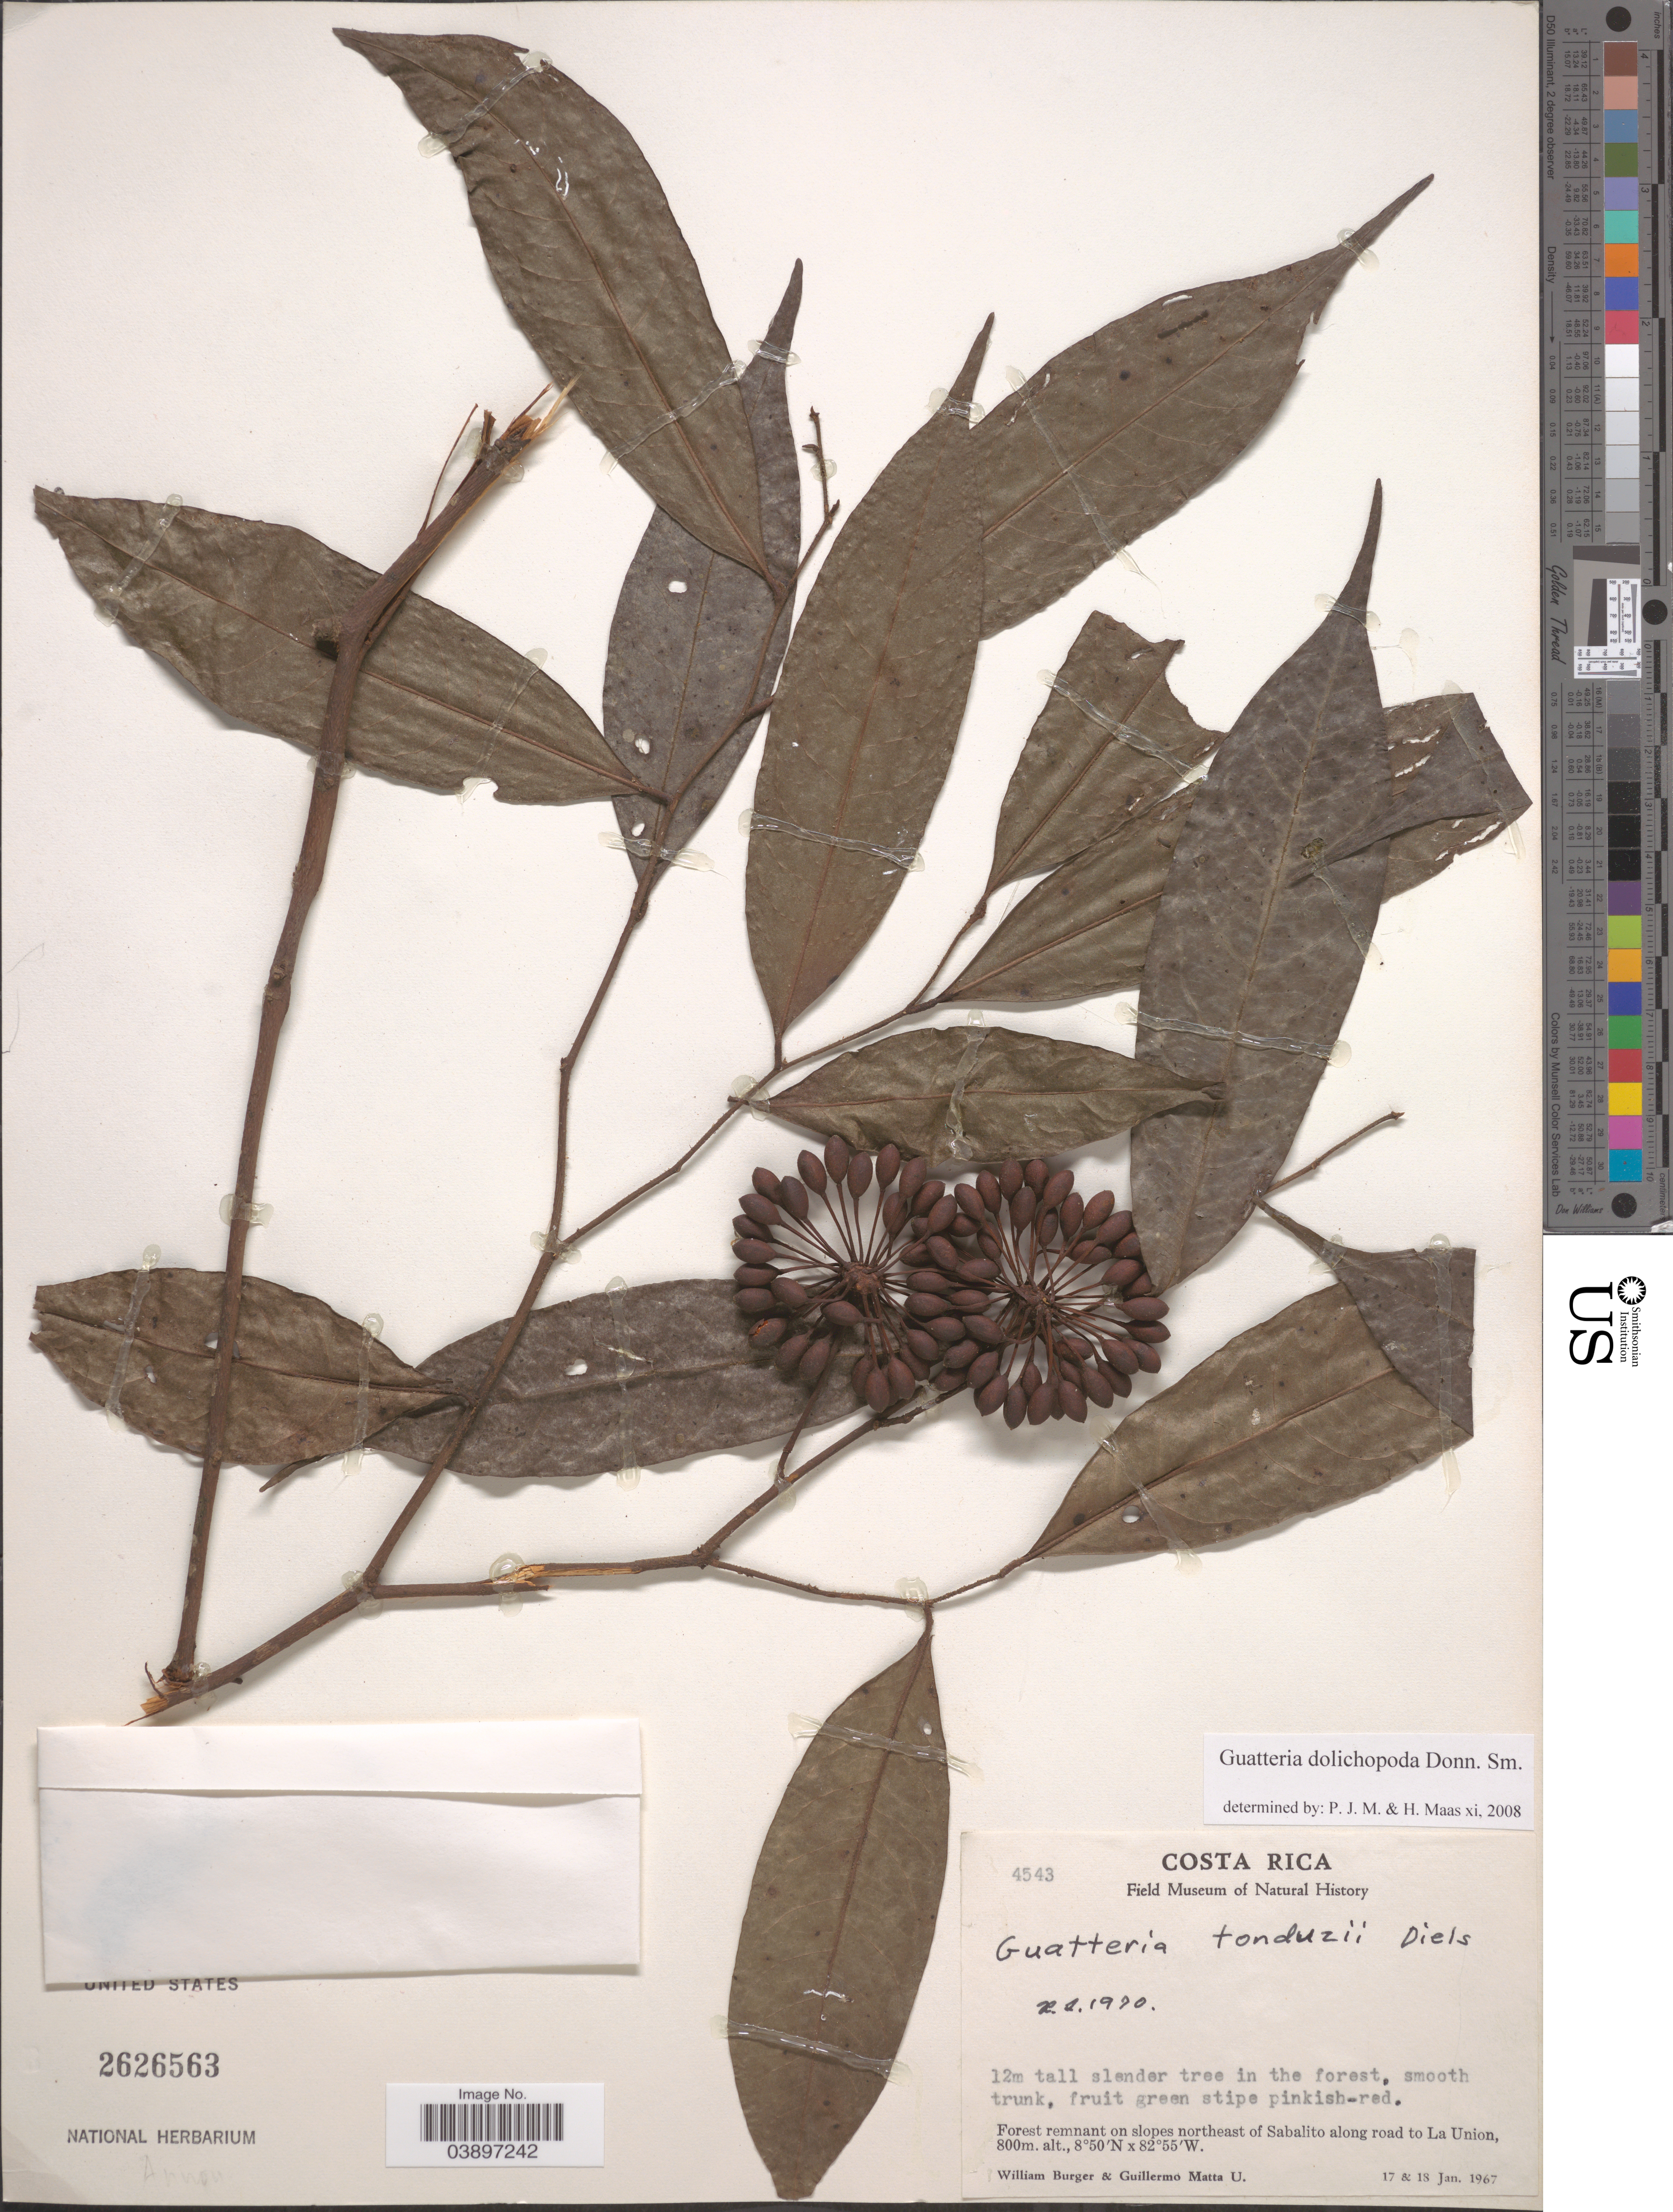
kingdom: Plantae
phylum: Tracheophyta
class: Magnoliopsida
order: Magnoliales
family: Annonaceae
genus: Guatteria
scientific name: Guatteria dolichopoda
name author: Donn. Sm.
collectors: W. Burger & G. Matta U.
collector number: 4543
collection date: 1967-01-17/1967-01-18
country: Costa Rica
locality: Slopes northeast of Sabalito along road to La Union.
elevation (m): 800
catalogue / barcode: US 2626563